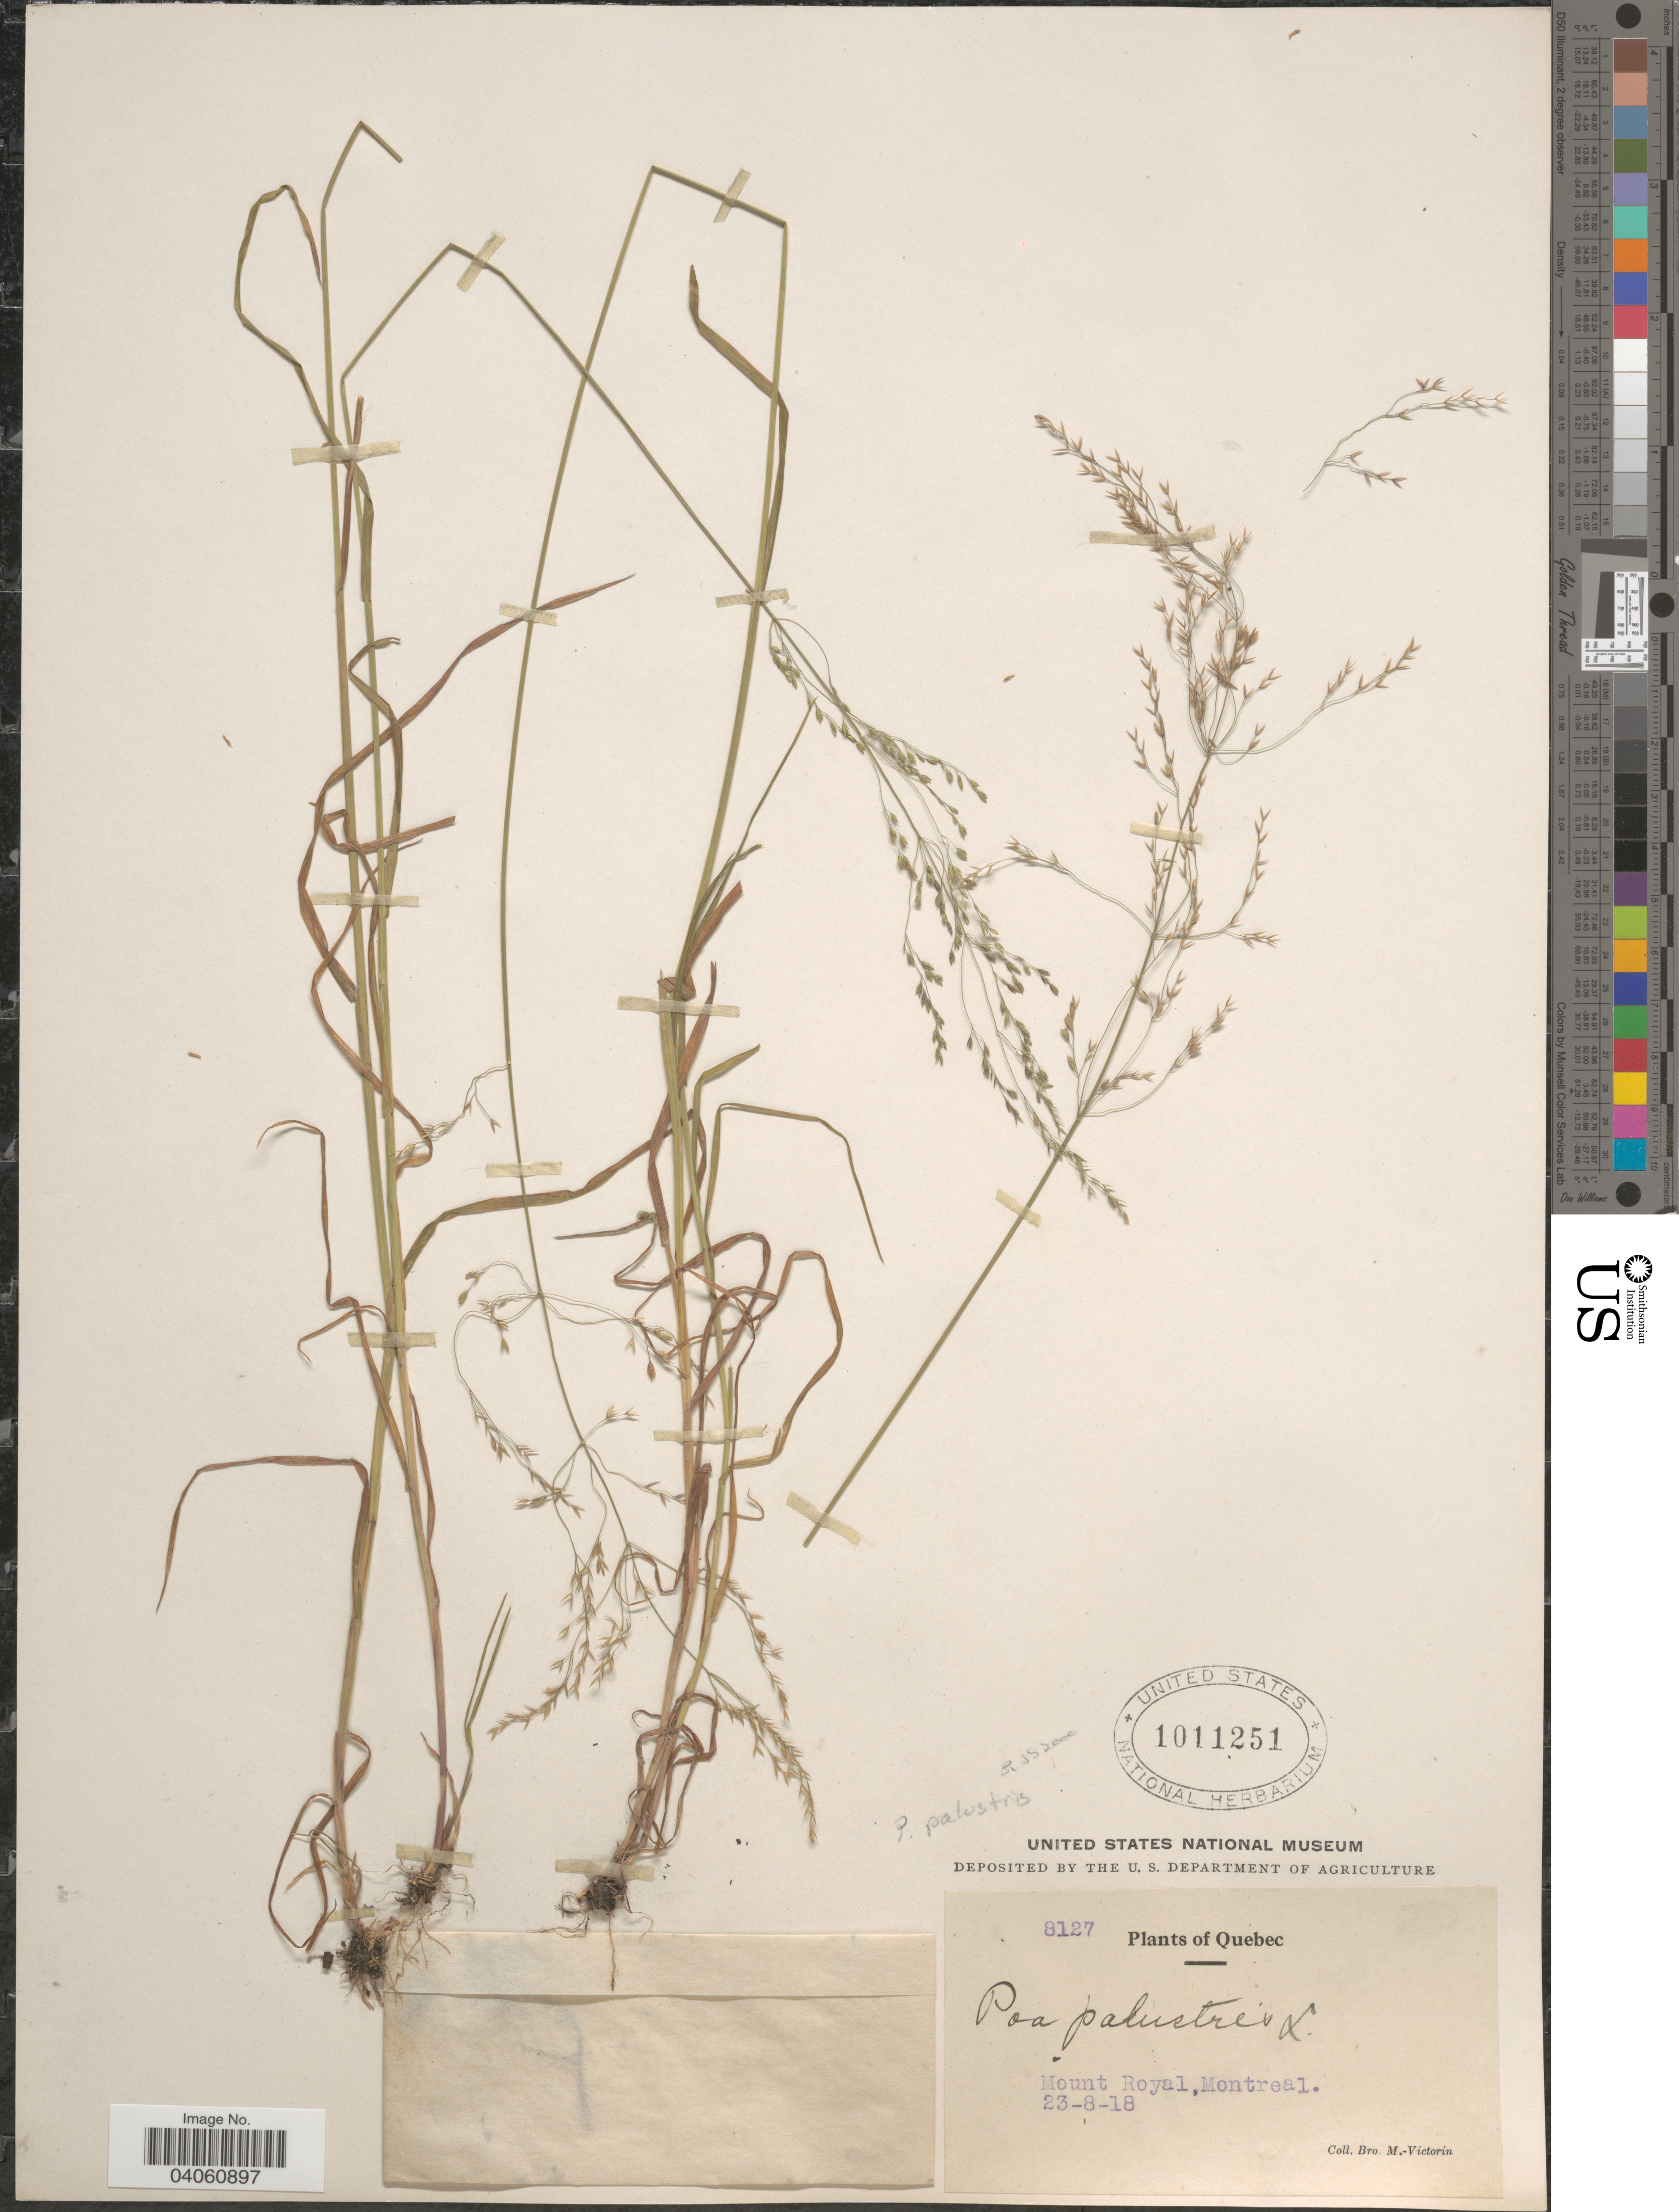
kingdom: Plantae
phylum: Tracheophyta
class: Liliopsida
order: Poales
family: Poaceae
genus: Poa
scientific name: Poa palustris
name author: L.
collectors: Fr. Marie-Victorin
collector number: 8127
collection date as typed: Transcribed d/m/y: 23/8/18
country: Canada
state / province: Quebec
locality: Mount Royal,Montreal.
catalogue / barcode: US 1011251